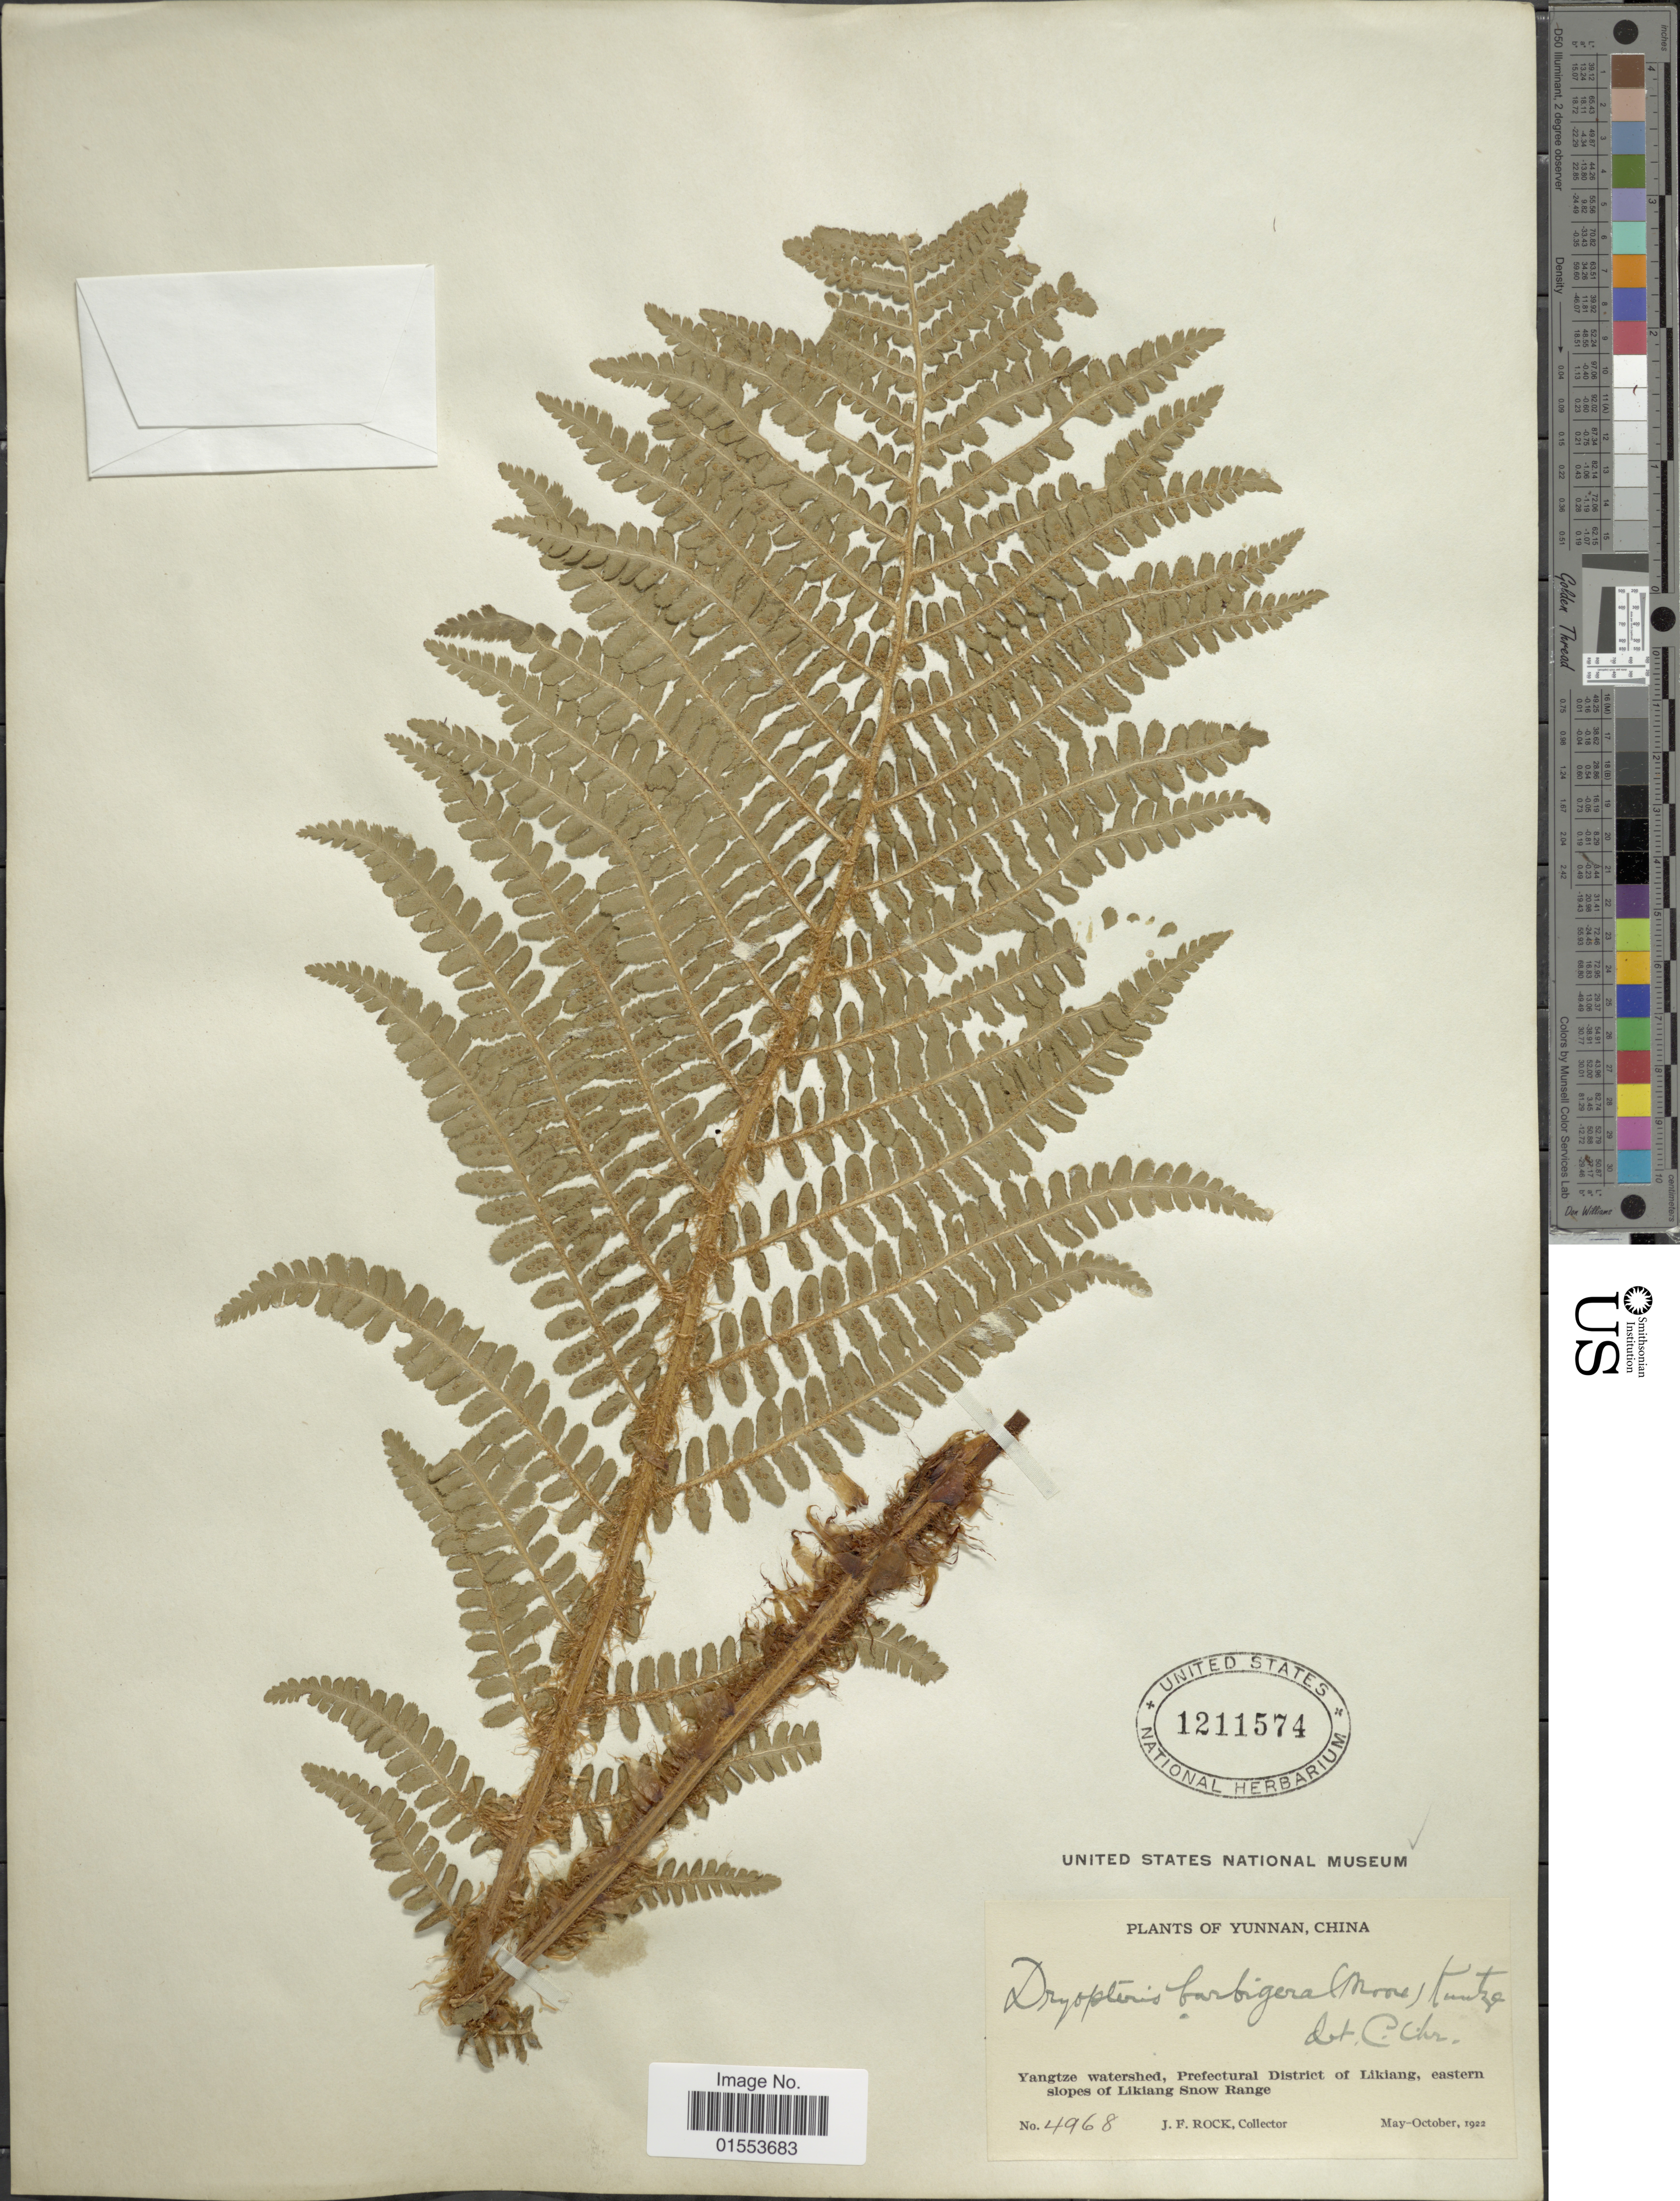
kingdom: Plantae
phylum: Tracheophyta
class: Polypodiopsida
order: Polypodiales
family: Dryopteridaceae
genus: Dryopteris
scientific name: Dryopteris barbigera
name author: (Hook.) Kuntze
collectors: J. Rock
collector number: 4968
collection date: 1922-05/1922-10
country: China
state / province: Yunnan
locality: Yunnan, China. Yangtze watershed, Prefectural District of Likiang, eastern slopes of Likiang Snow Range.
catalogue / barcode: US 1211574